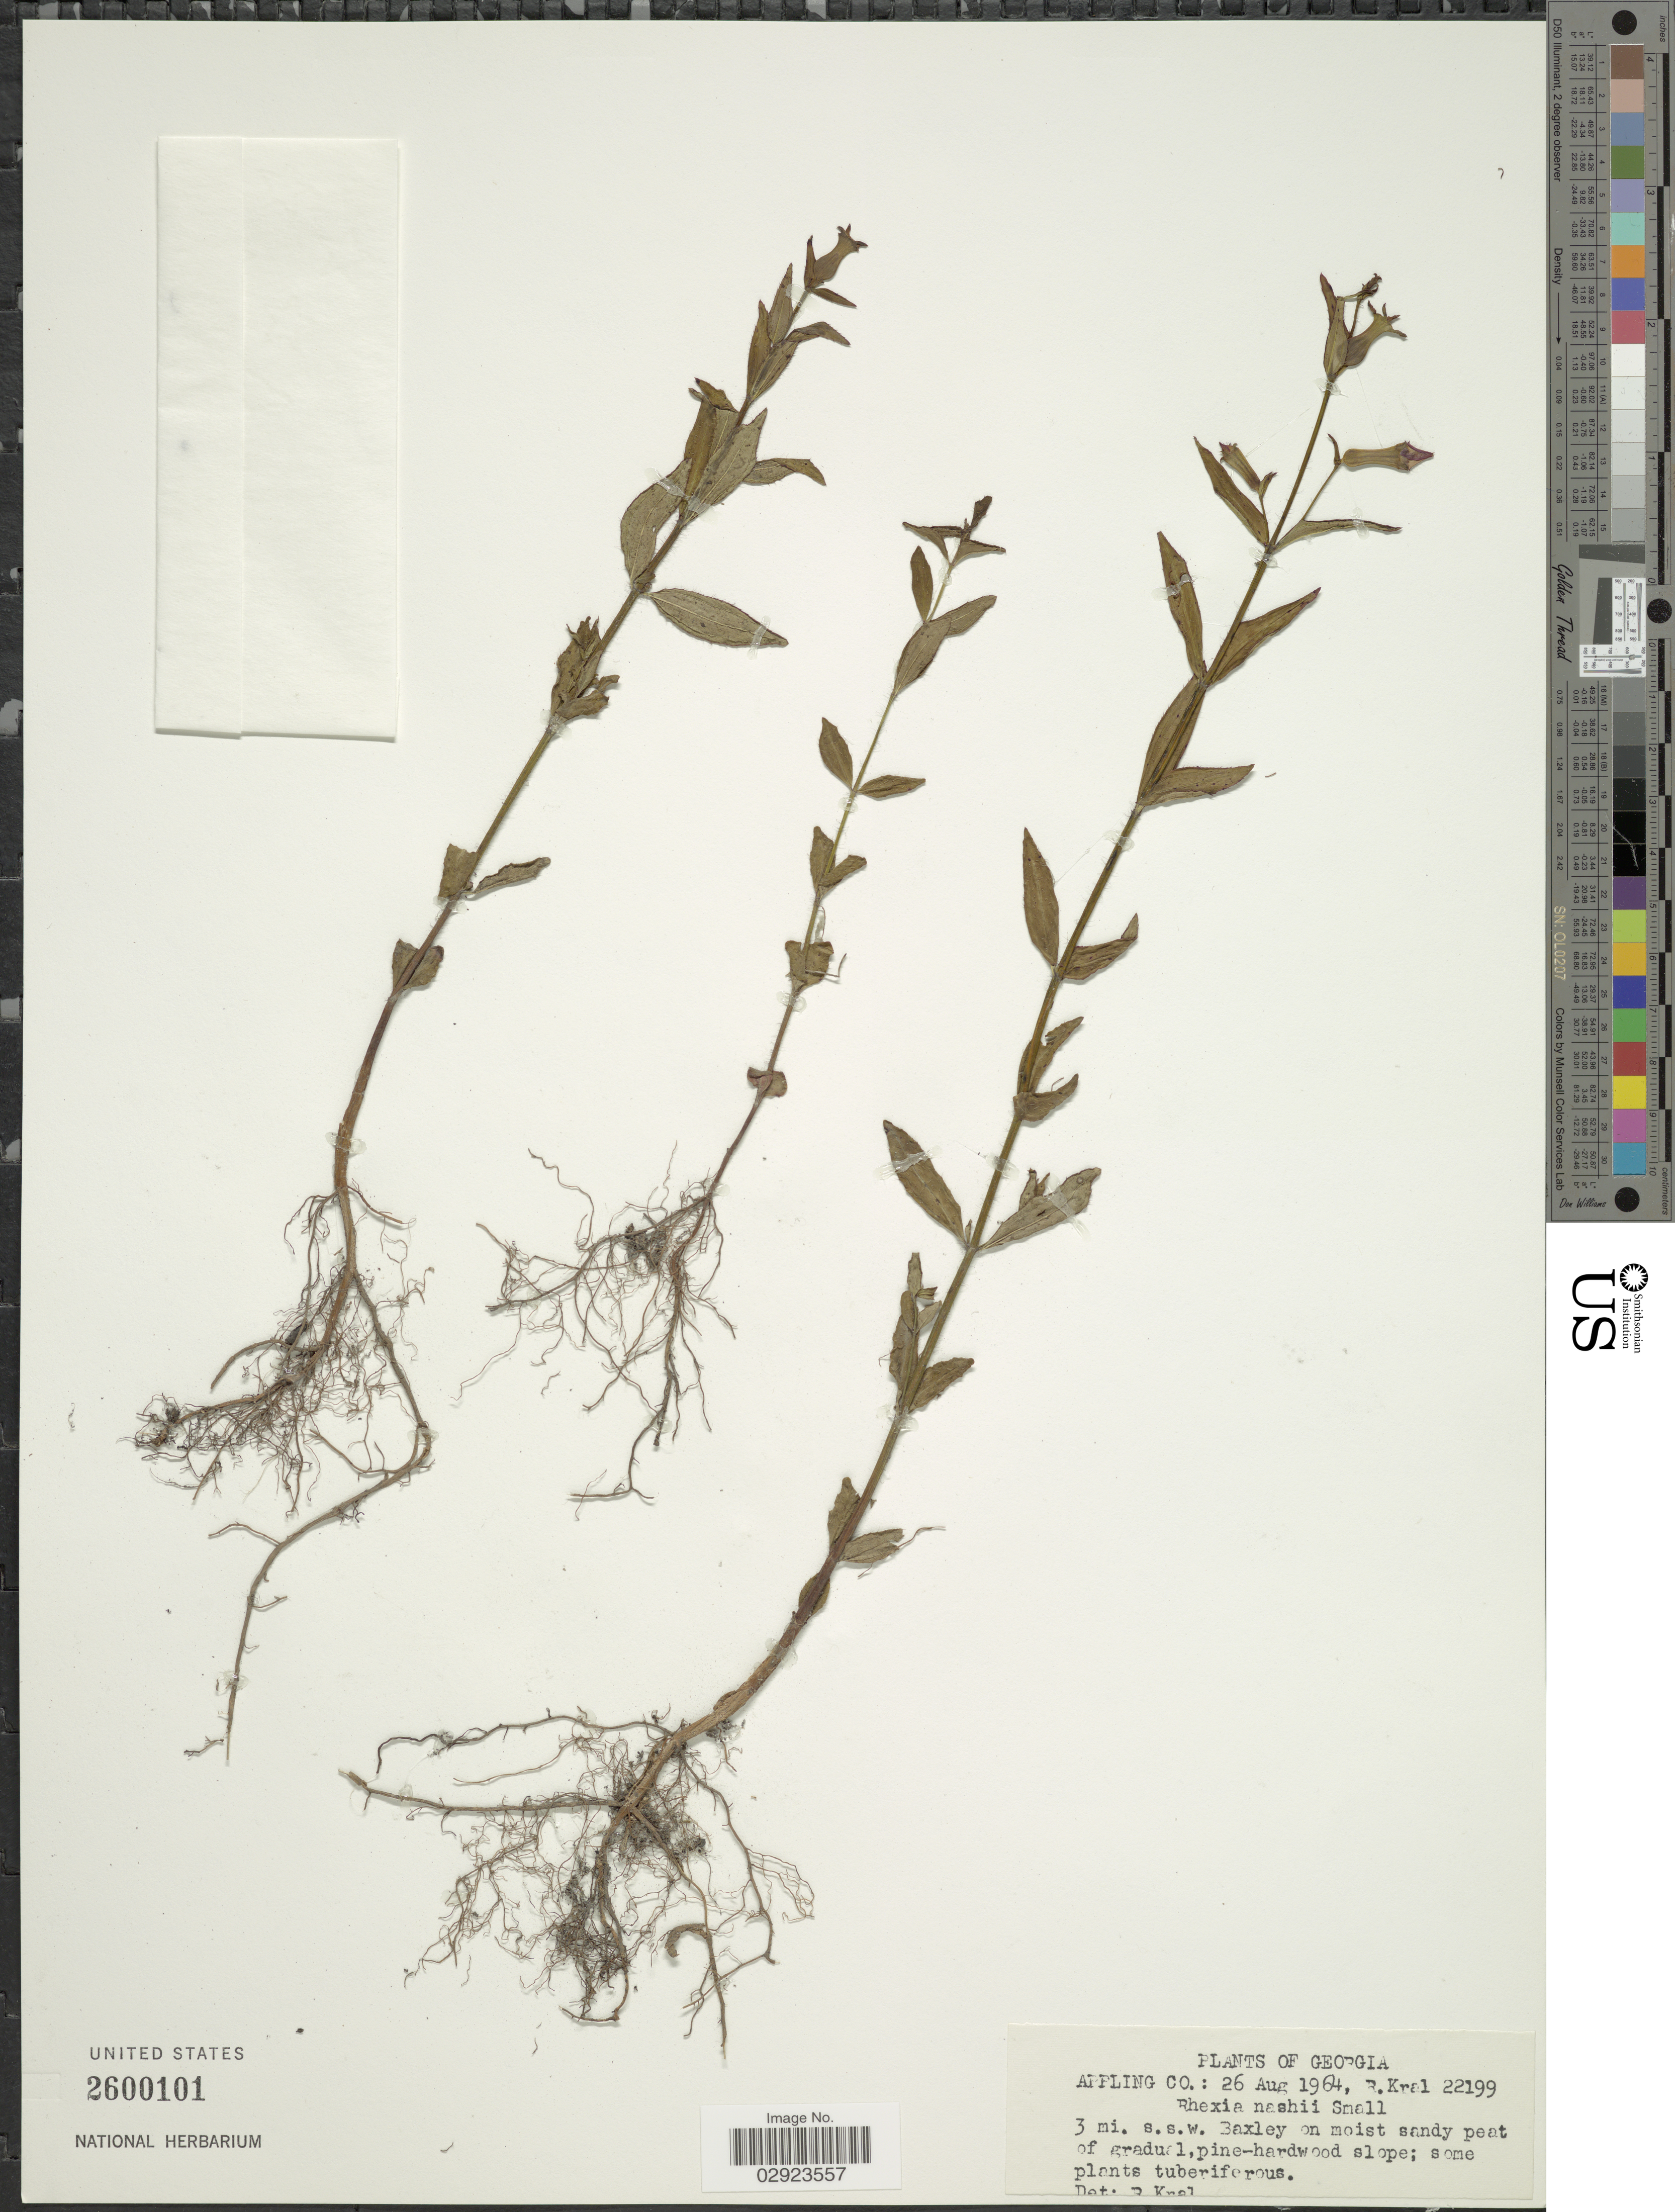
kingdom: Plantae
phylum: Tracheophyta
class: Magnoliopsida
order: Myrtales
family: Melastomataceae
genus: Rhexia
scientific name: Rhexia nashii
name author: Small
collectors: R. Kral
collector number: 22199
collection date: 1964-08-26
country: United States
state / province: Georgia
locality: Appling Co. 3 mi. s.s.w. Baxley.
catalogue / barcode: US 2600101